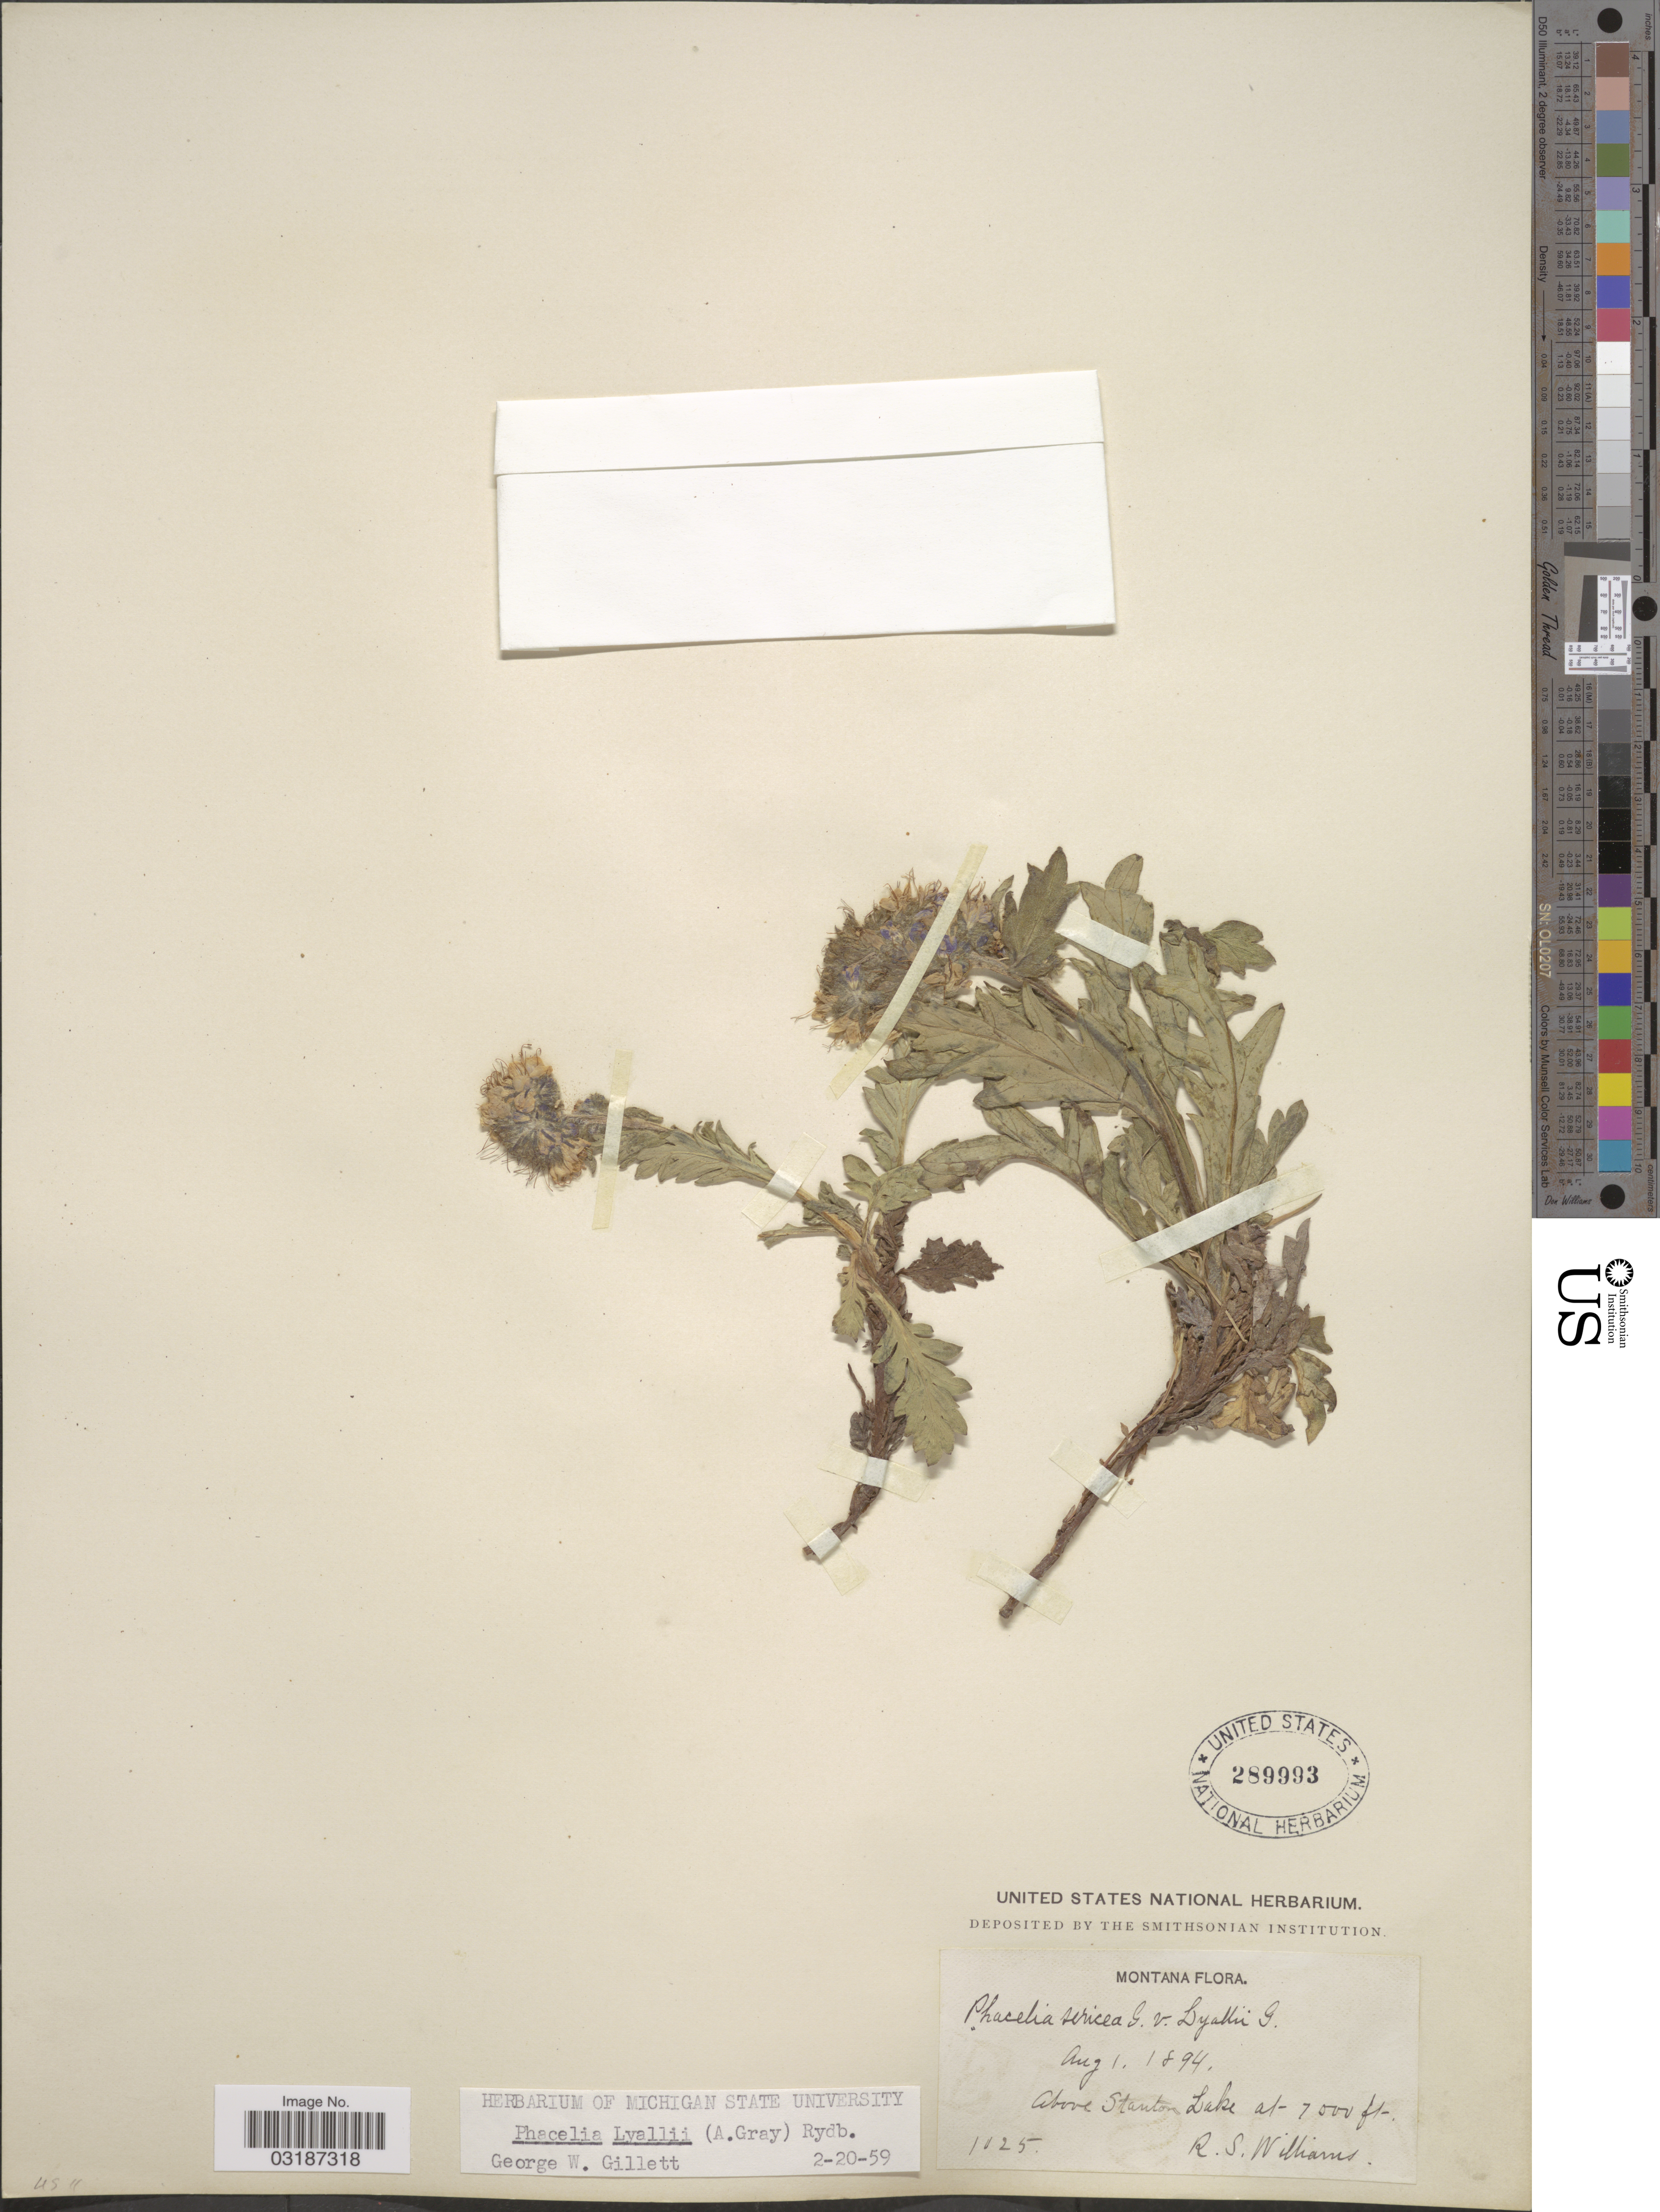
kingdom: Plantae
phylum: Tracheophyta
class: Magnoliopsida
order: Boraginales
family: Hydrophyllaceae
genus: Phacelia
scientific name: Phacelia lyallii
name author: (A. Gray) Rydb.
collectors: R. S. Williams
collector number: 1025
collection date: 1894-08-01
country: United States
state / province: Montana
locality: Above Stanton Lake.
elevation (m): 2134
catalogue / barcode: US 289993